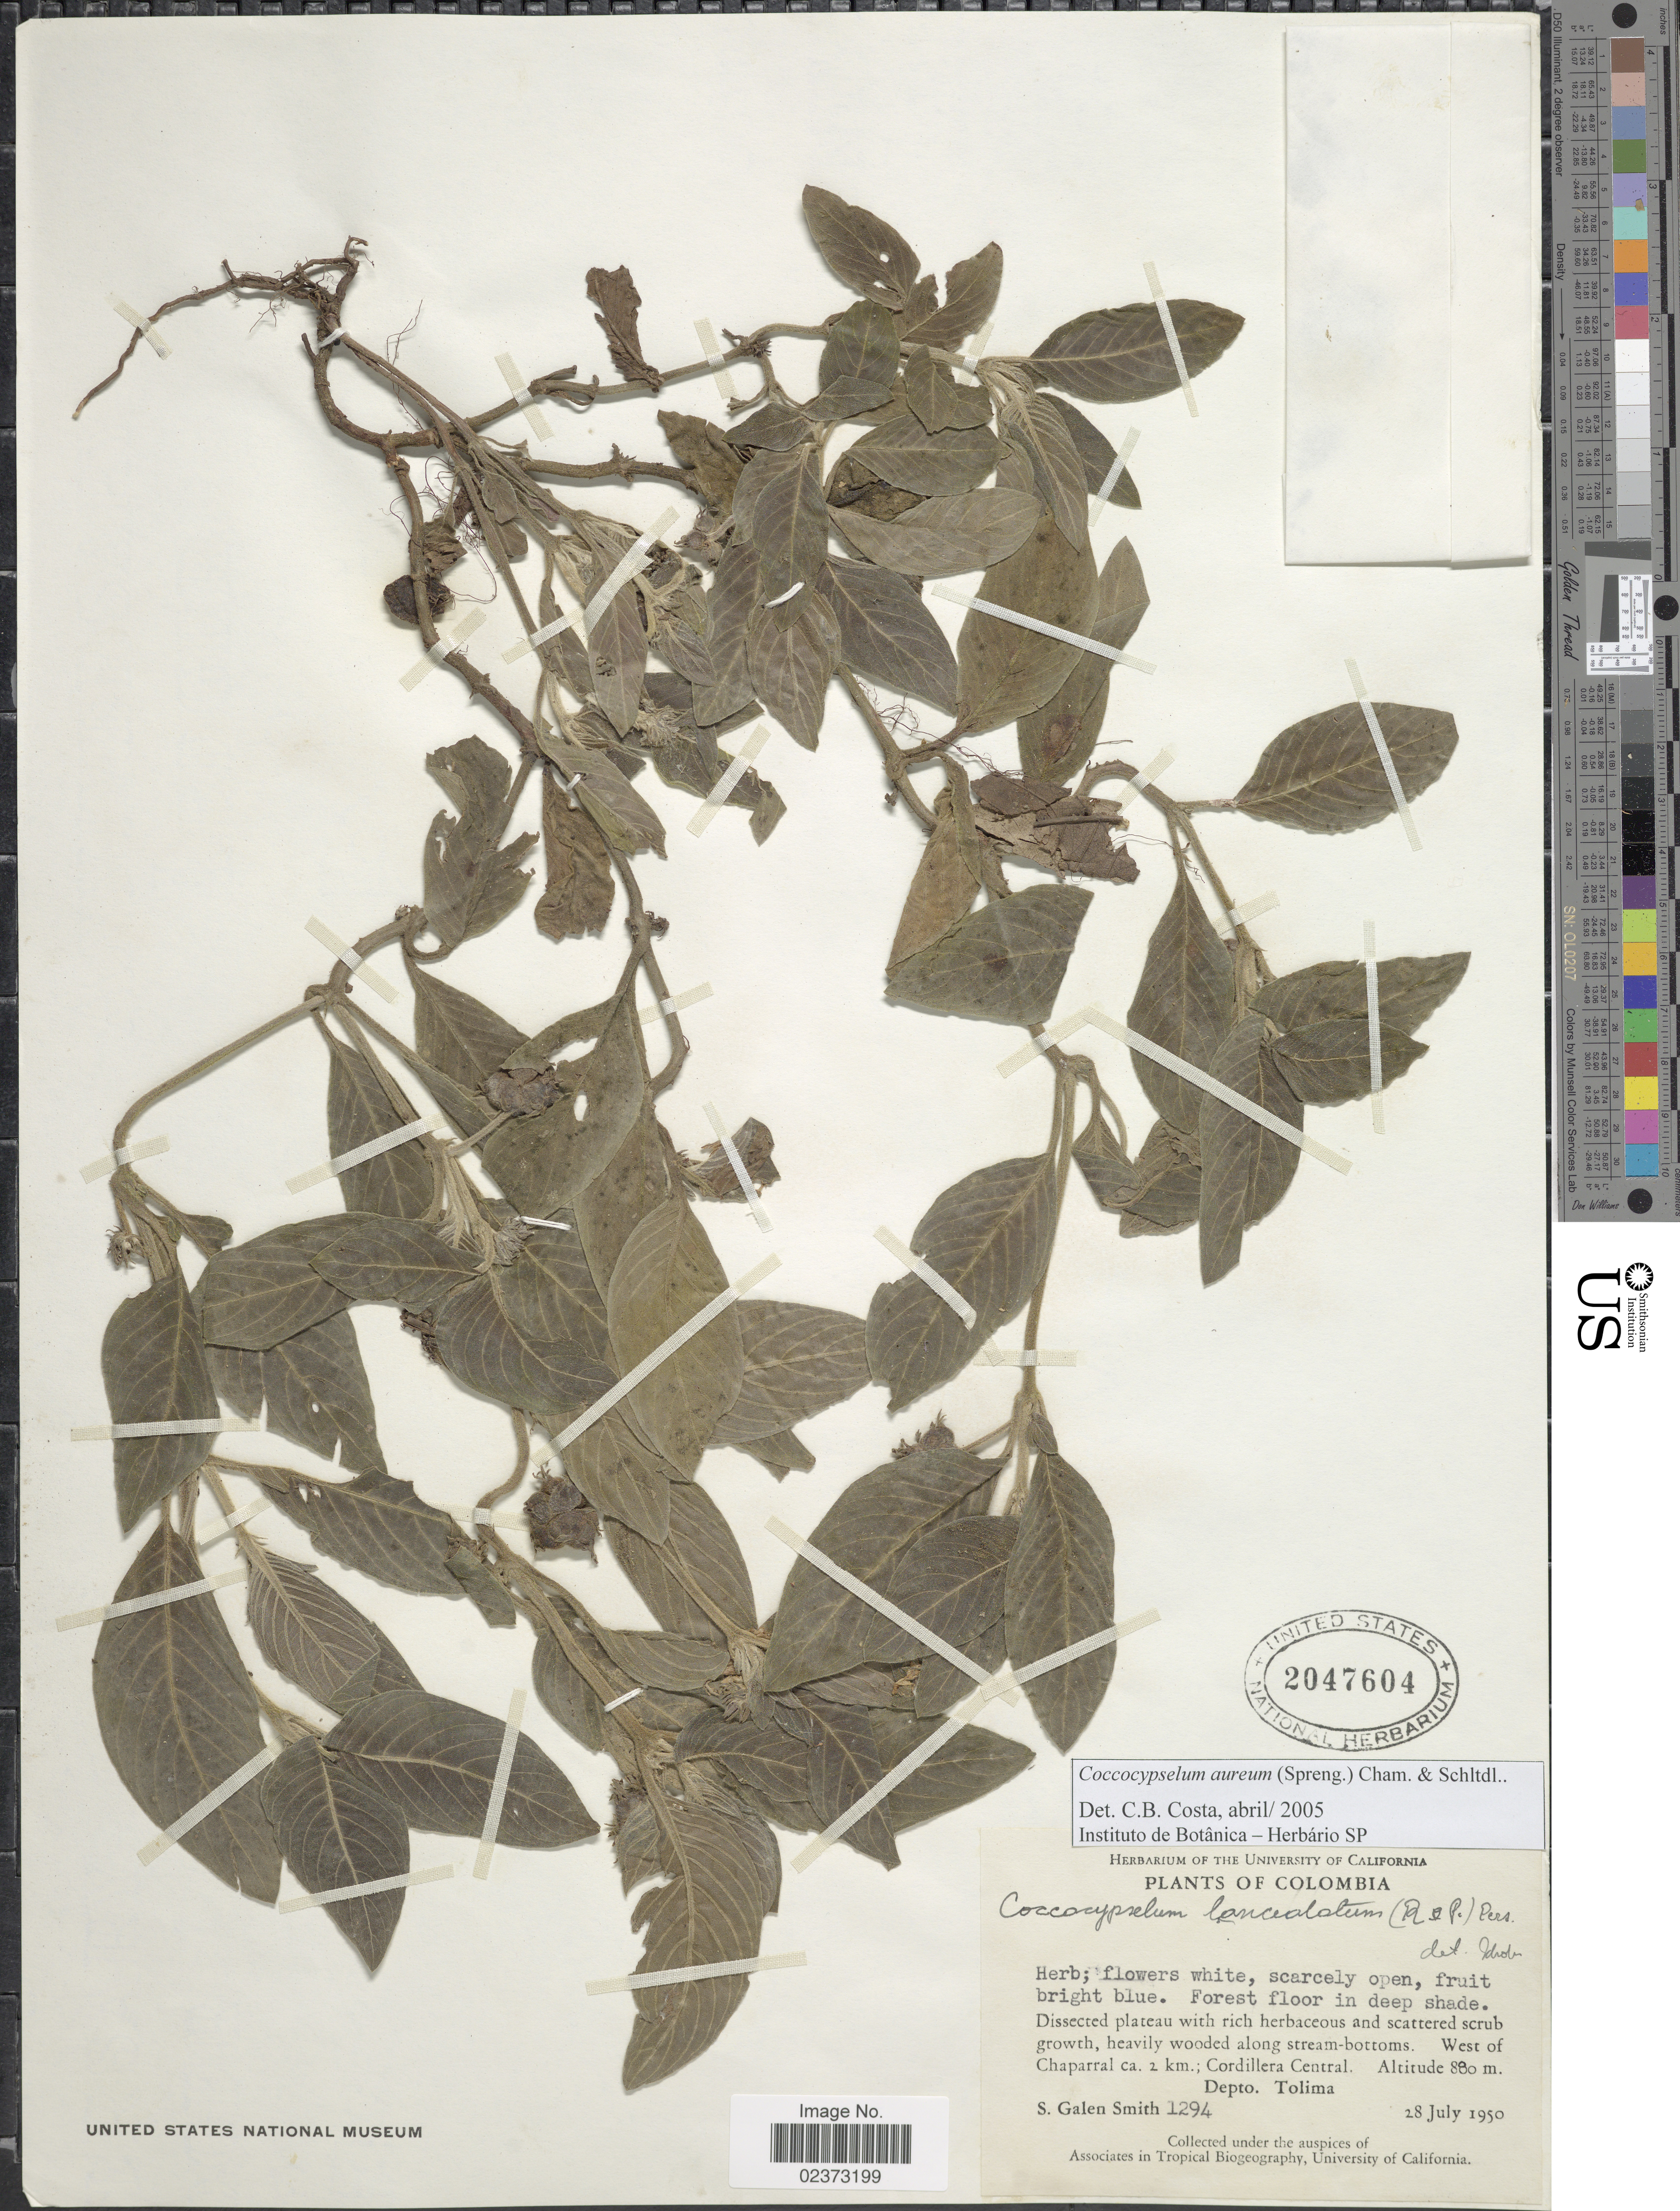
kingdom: Plantae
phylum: Tracheophyta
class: Magnoliopsida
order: Gentianales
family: Rubiaceae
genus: Coccocypselum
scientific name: Coccocypselum aureum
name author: (Spreng.) Cham. & Schltdl.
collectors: S. G. Smith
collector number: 1294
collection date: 1950-07-28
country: Colombia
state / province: Tolima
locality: West of Chaparral ca. 2 km.; Cordillera Central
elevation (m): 880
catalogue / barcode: US 2047604